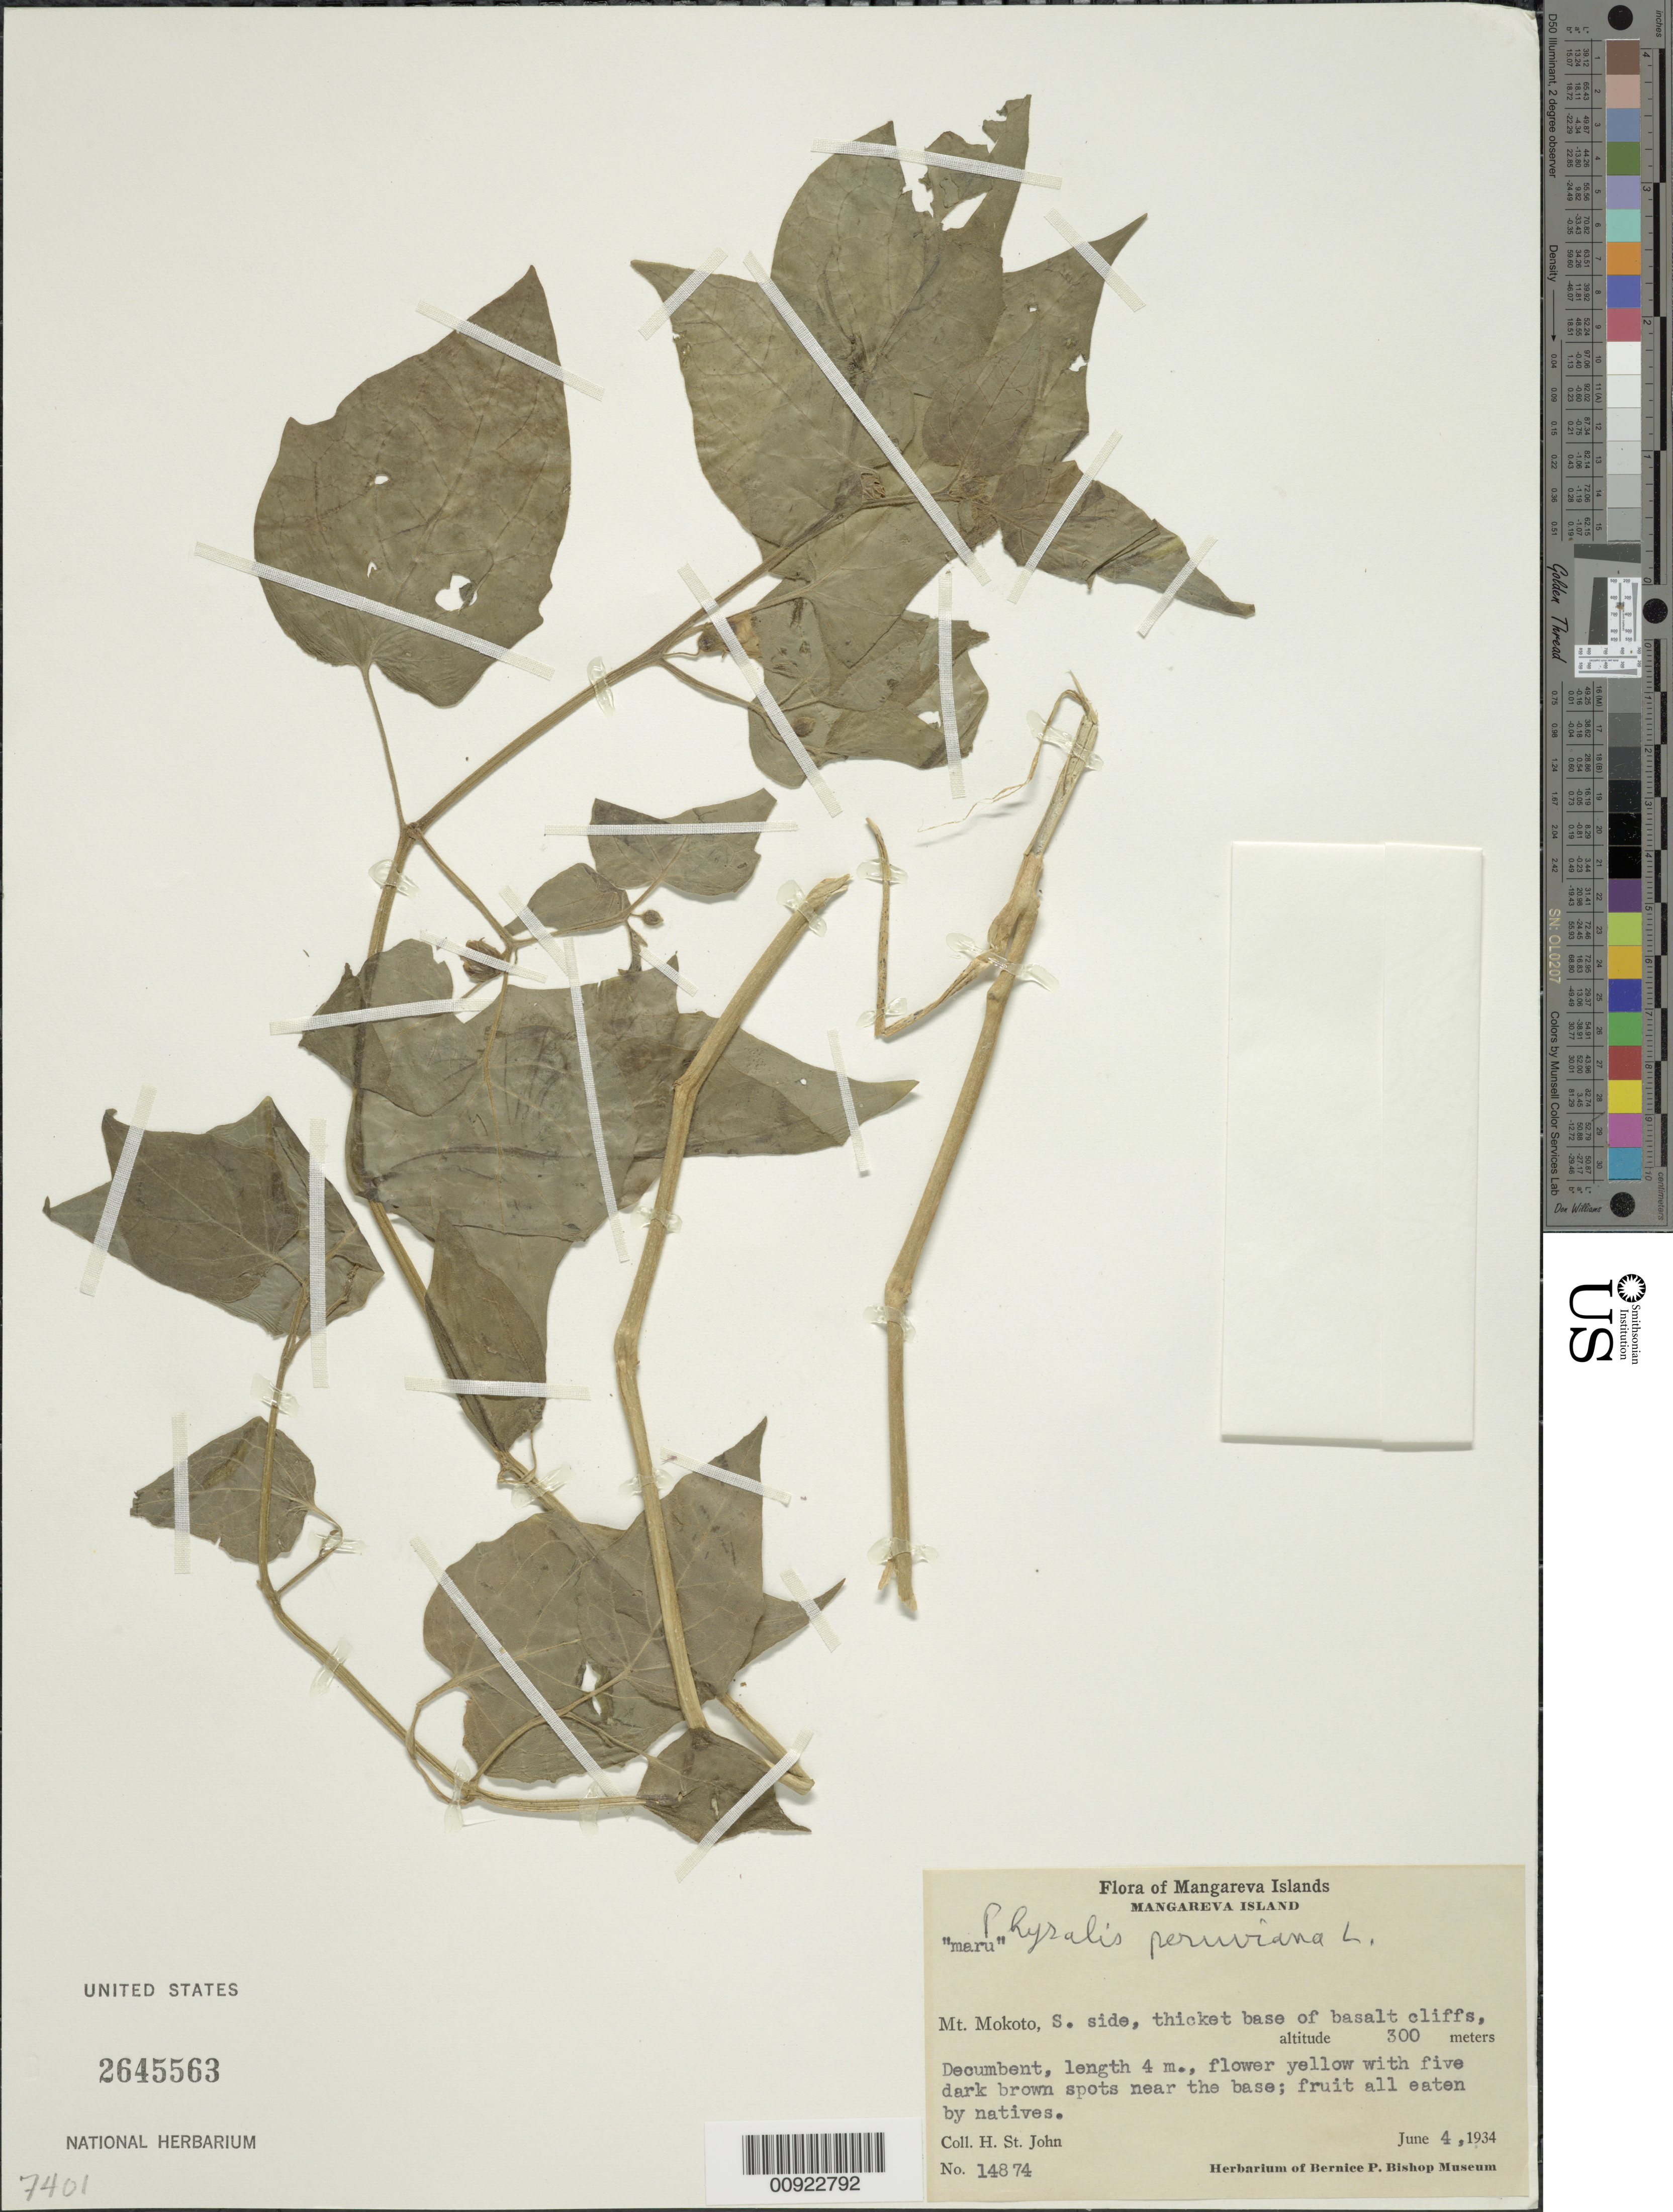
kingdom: Plantae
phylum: Tracheophyta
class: Magnoliopsida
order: Solanales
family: Solanaceae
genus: Physalis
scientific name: Physalis peruviana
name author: L.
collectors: H. St. John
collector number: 14874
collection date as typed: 04 Jun 1934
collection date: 1934-06-04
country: French Polynesia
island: Mangareva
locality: Mt. Mokoto, S. side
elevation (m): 300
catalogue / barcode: US 2645563